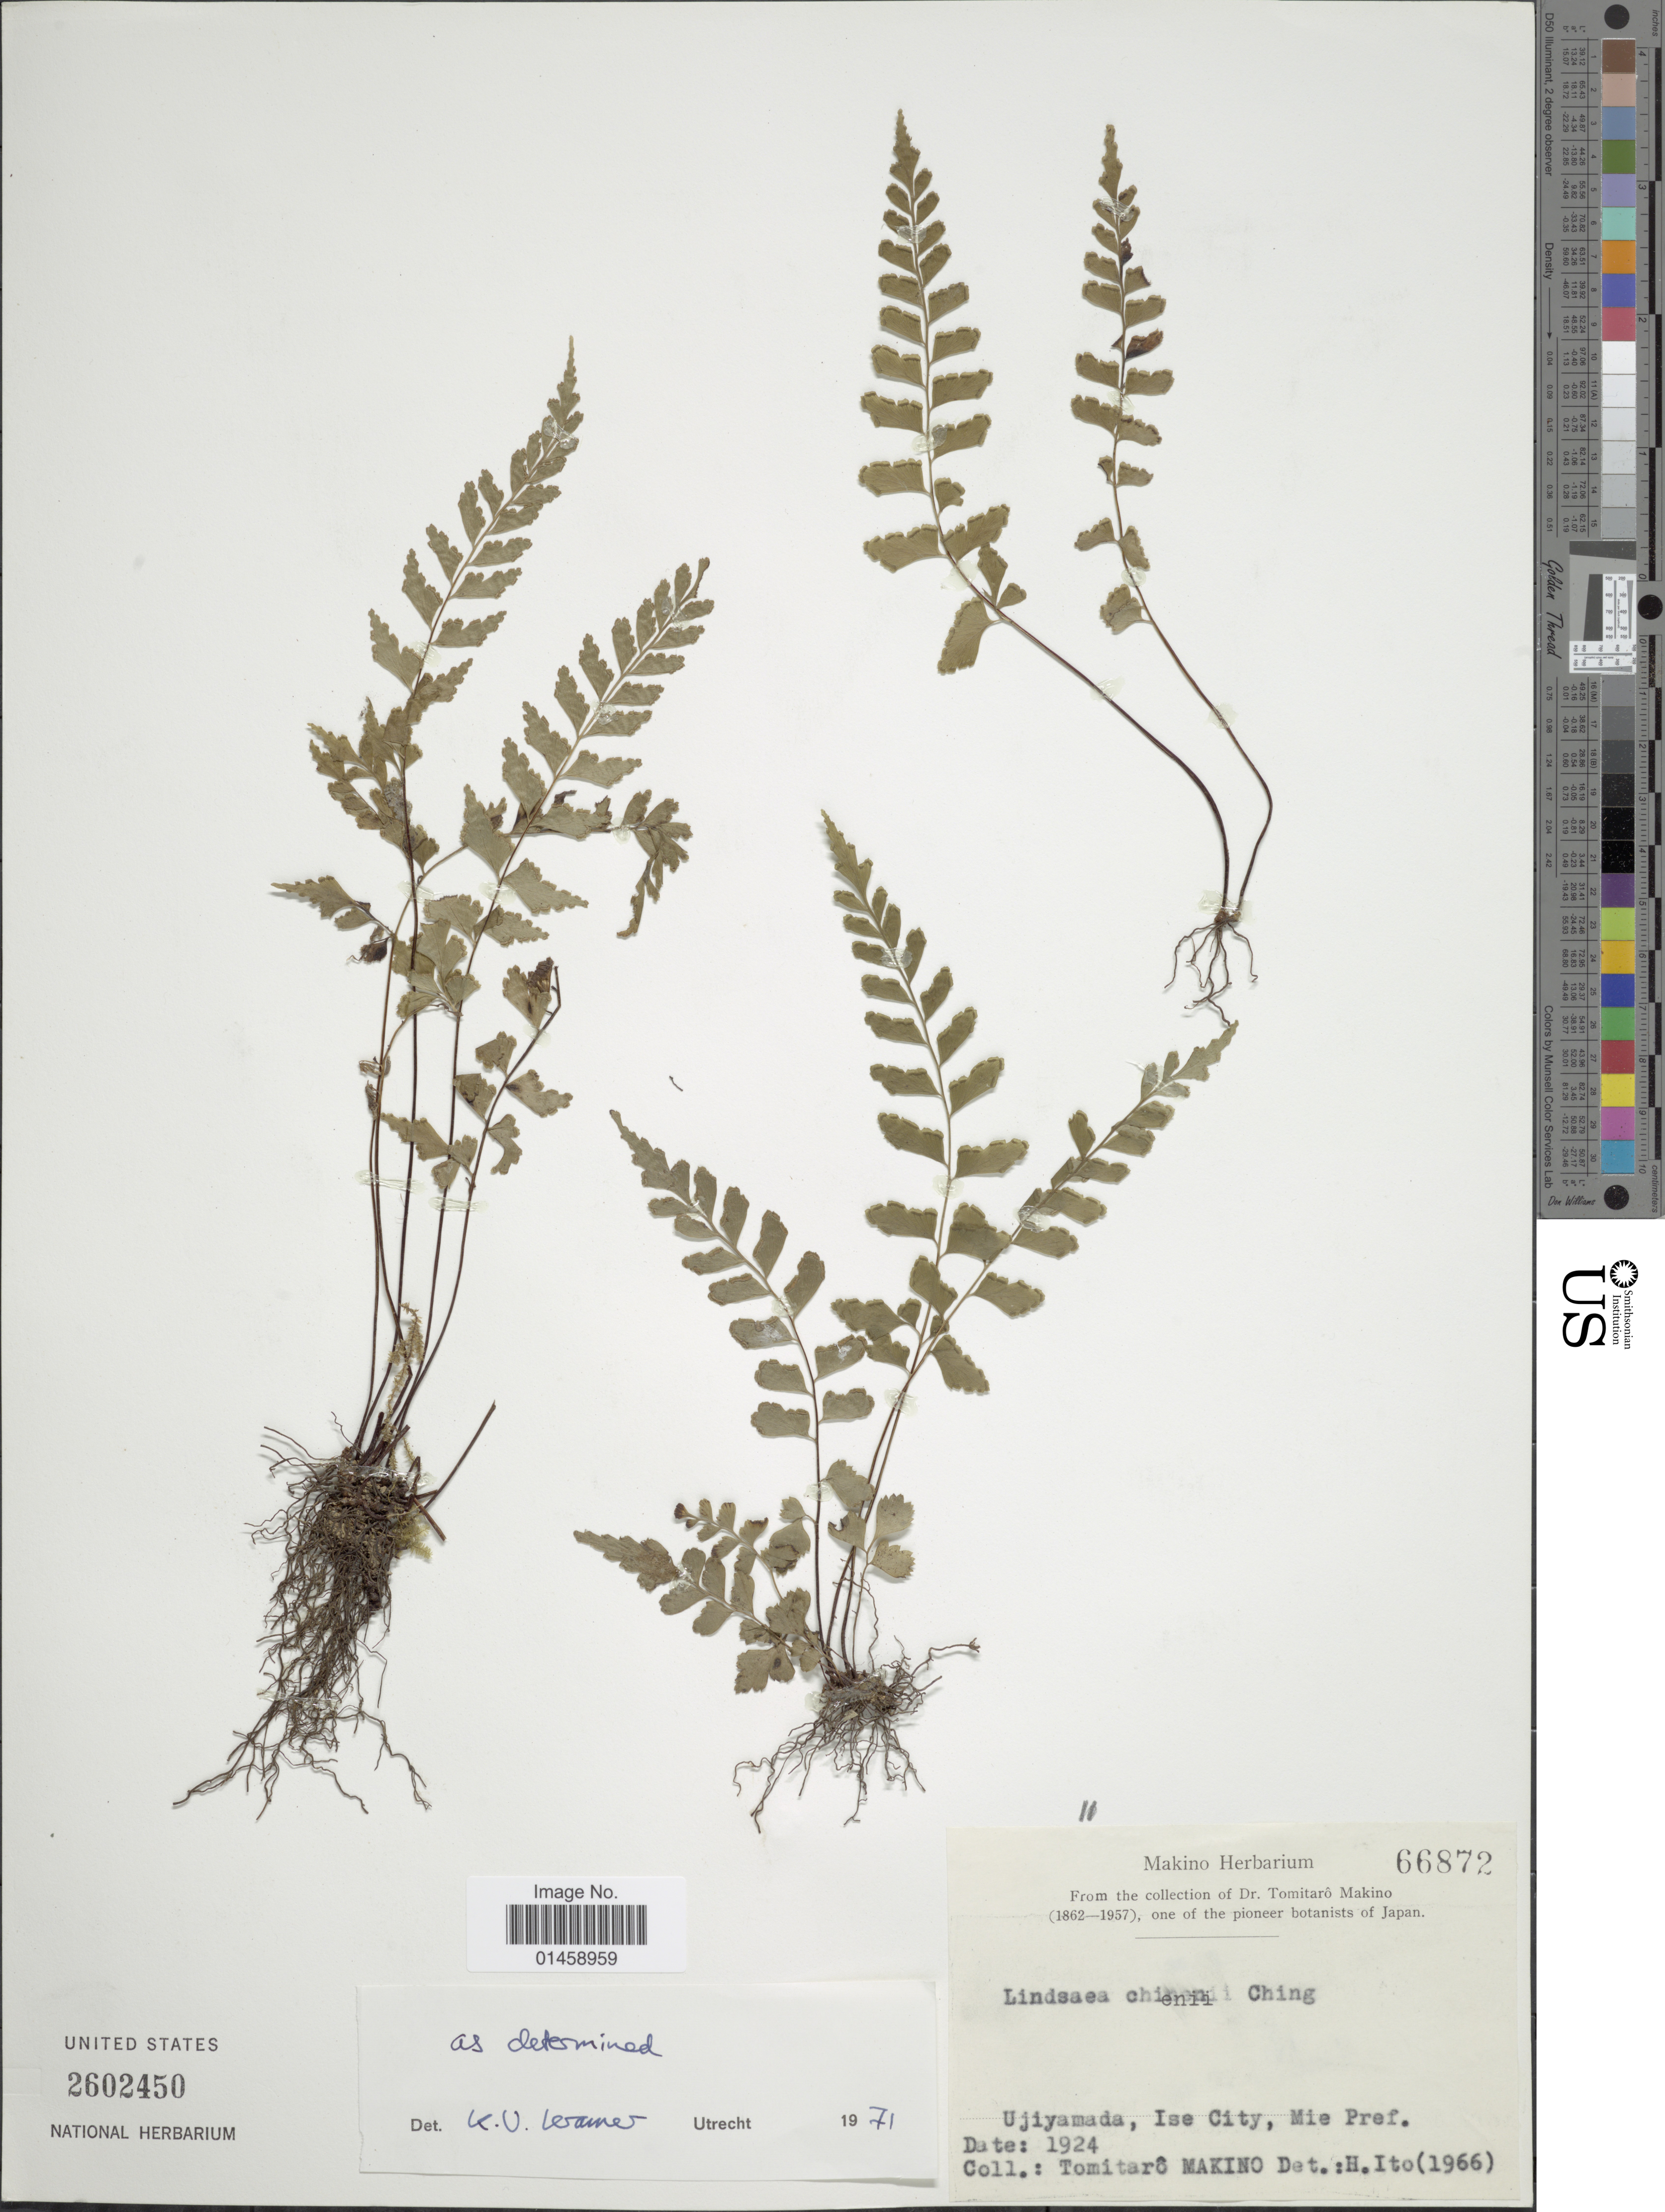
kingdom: Plantae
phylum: Tracheophyta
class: Polypodiopsida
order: Polypodiales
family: Lindsaeaceae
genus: Lindsaea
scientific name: Lindsaea chienii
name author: Ching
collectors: T. Makino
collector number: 66872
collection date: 1924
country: Japan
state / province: Mie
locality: Ujiyamada, Ise City, Mie Pref.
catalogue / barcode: US 2602450